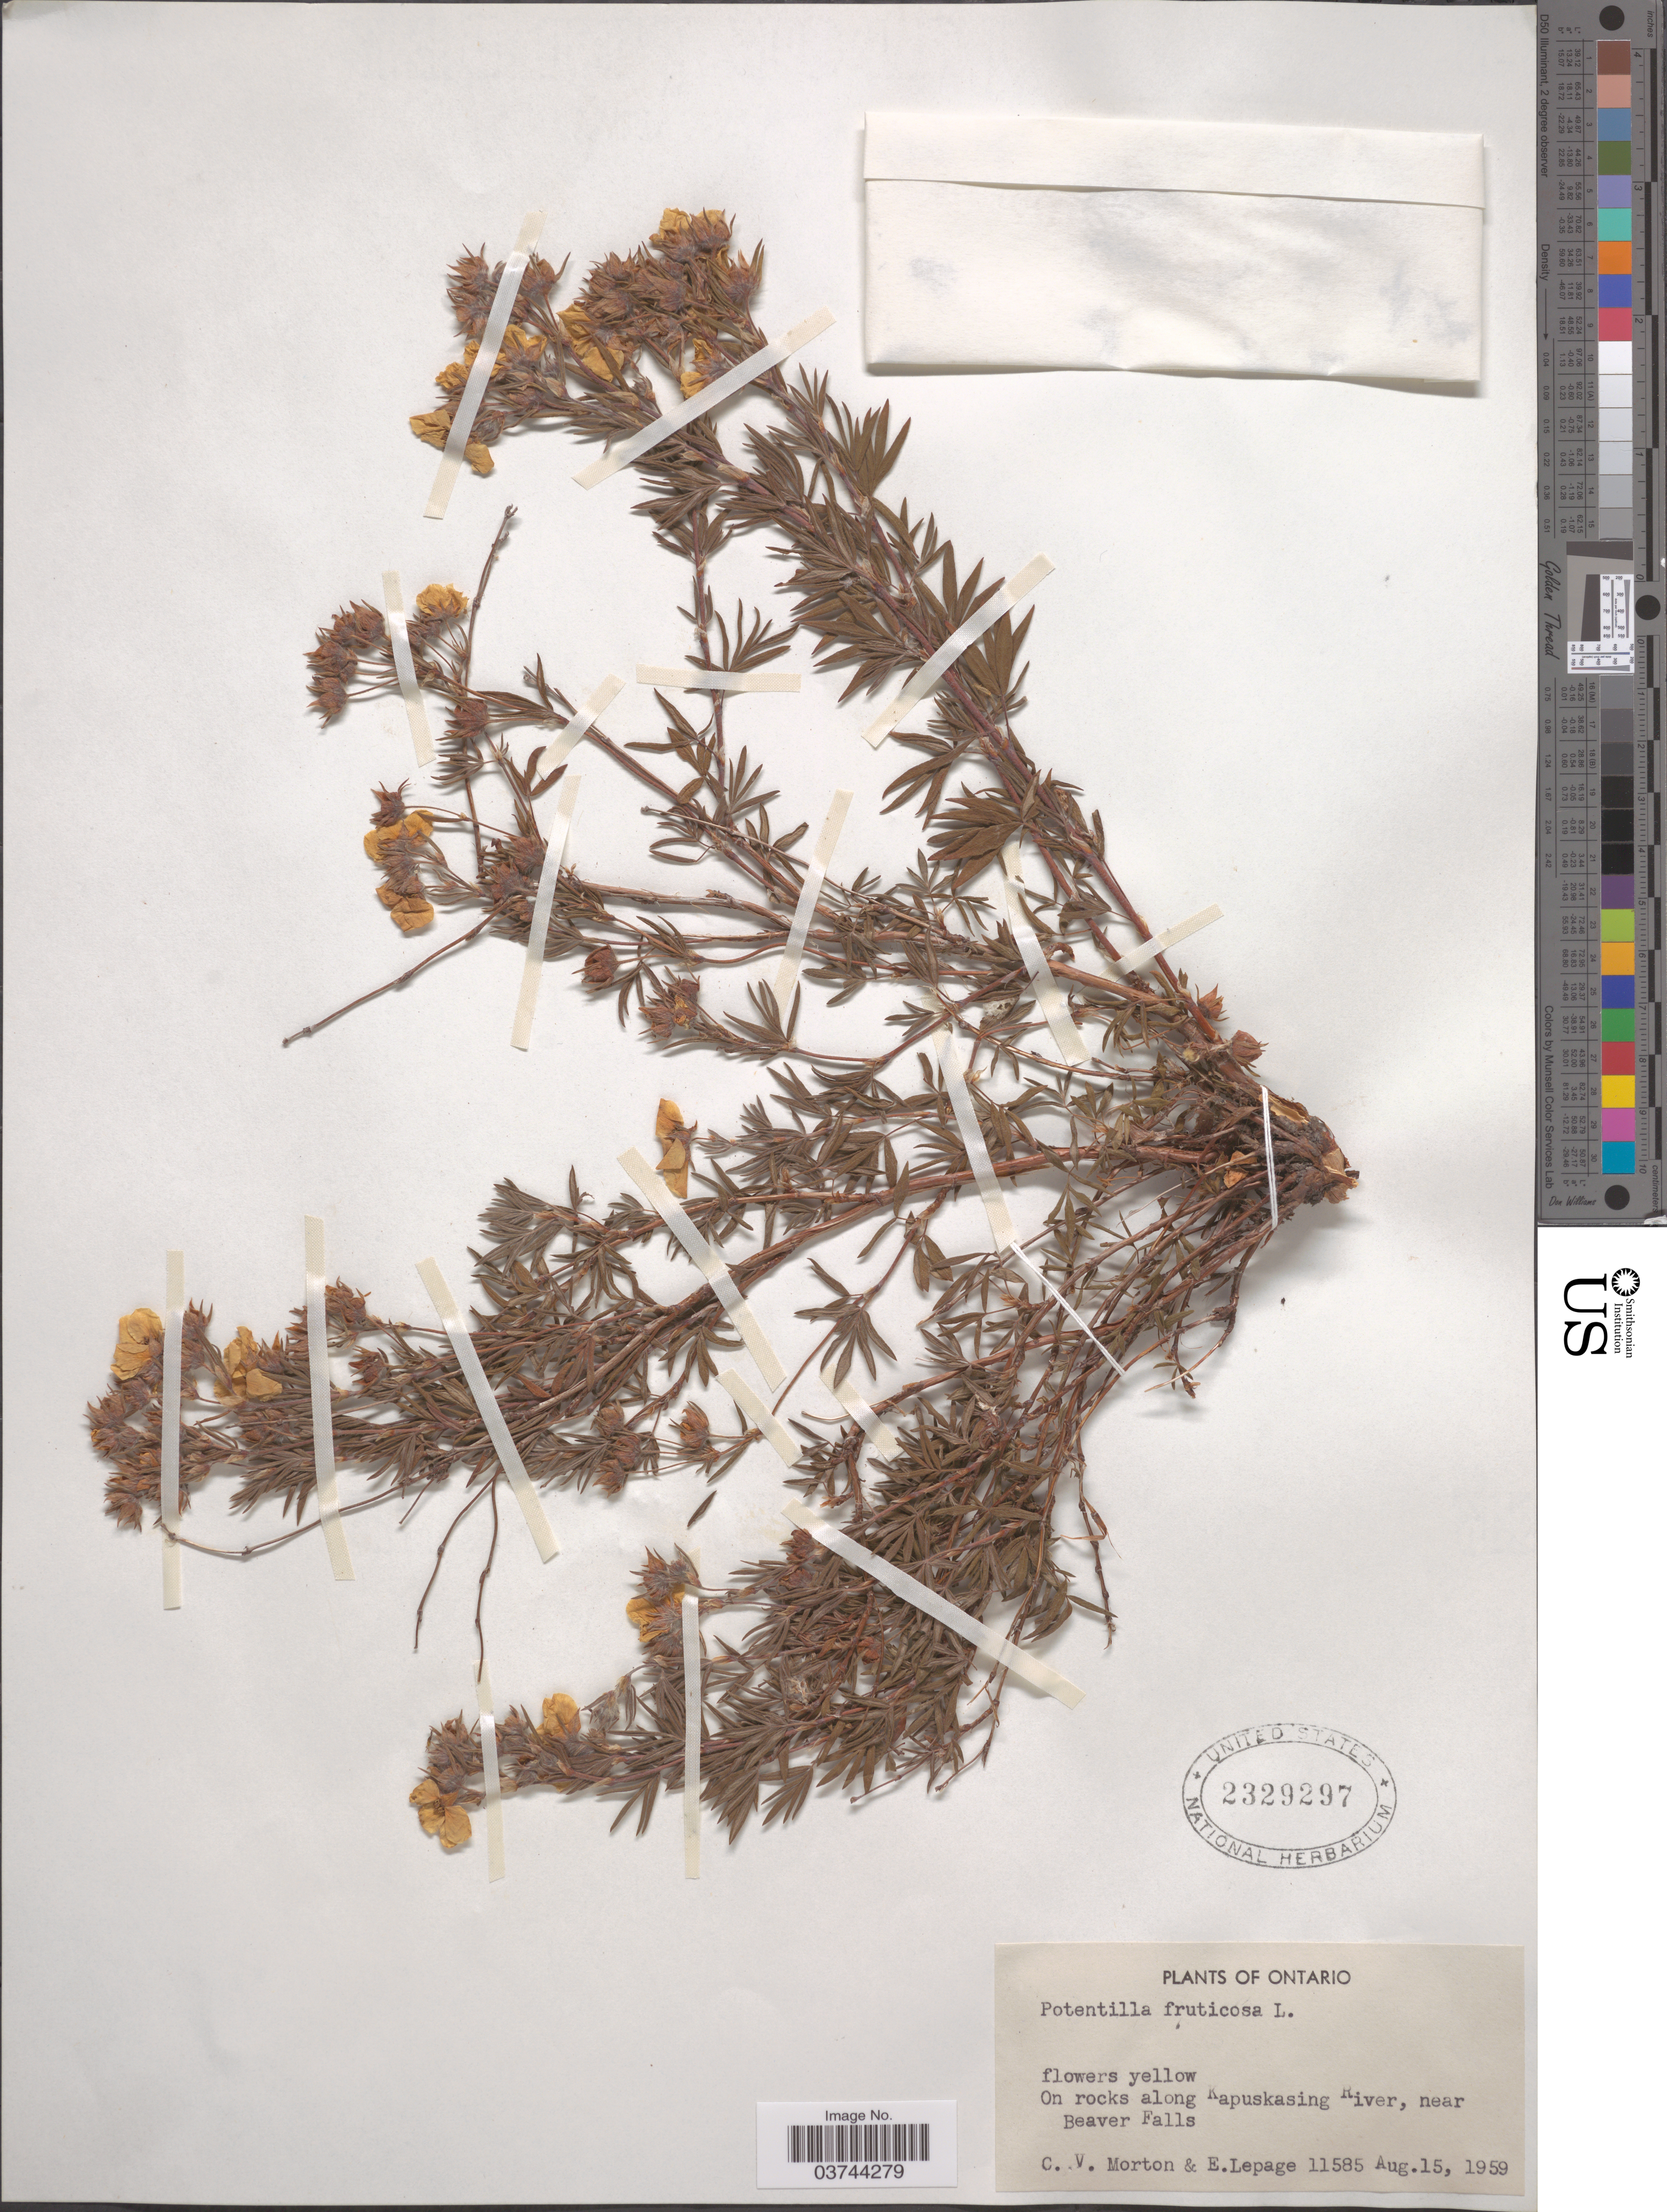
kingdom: Plantae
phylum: Tracheophyta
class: Magnoliopsida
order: Rosales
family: Rosaceae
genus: Dasiphora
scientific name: Dasiphora fruticosa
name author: (L.) Rydb.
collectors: C. V. Morton & E. Lepage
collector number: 11585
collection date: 1959-08-15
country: Canada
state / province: Ontario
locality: On rocks along Kapuskasing River, near Beaver Falls.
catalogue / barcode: US 2329297